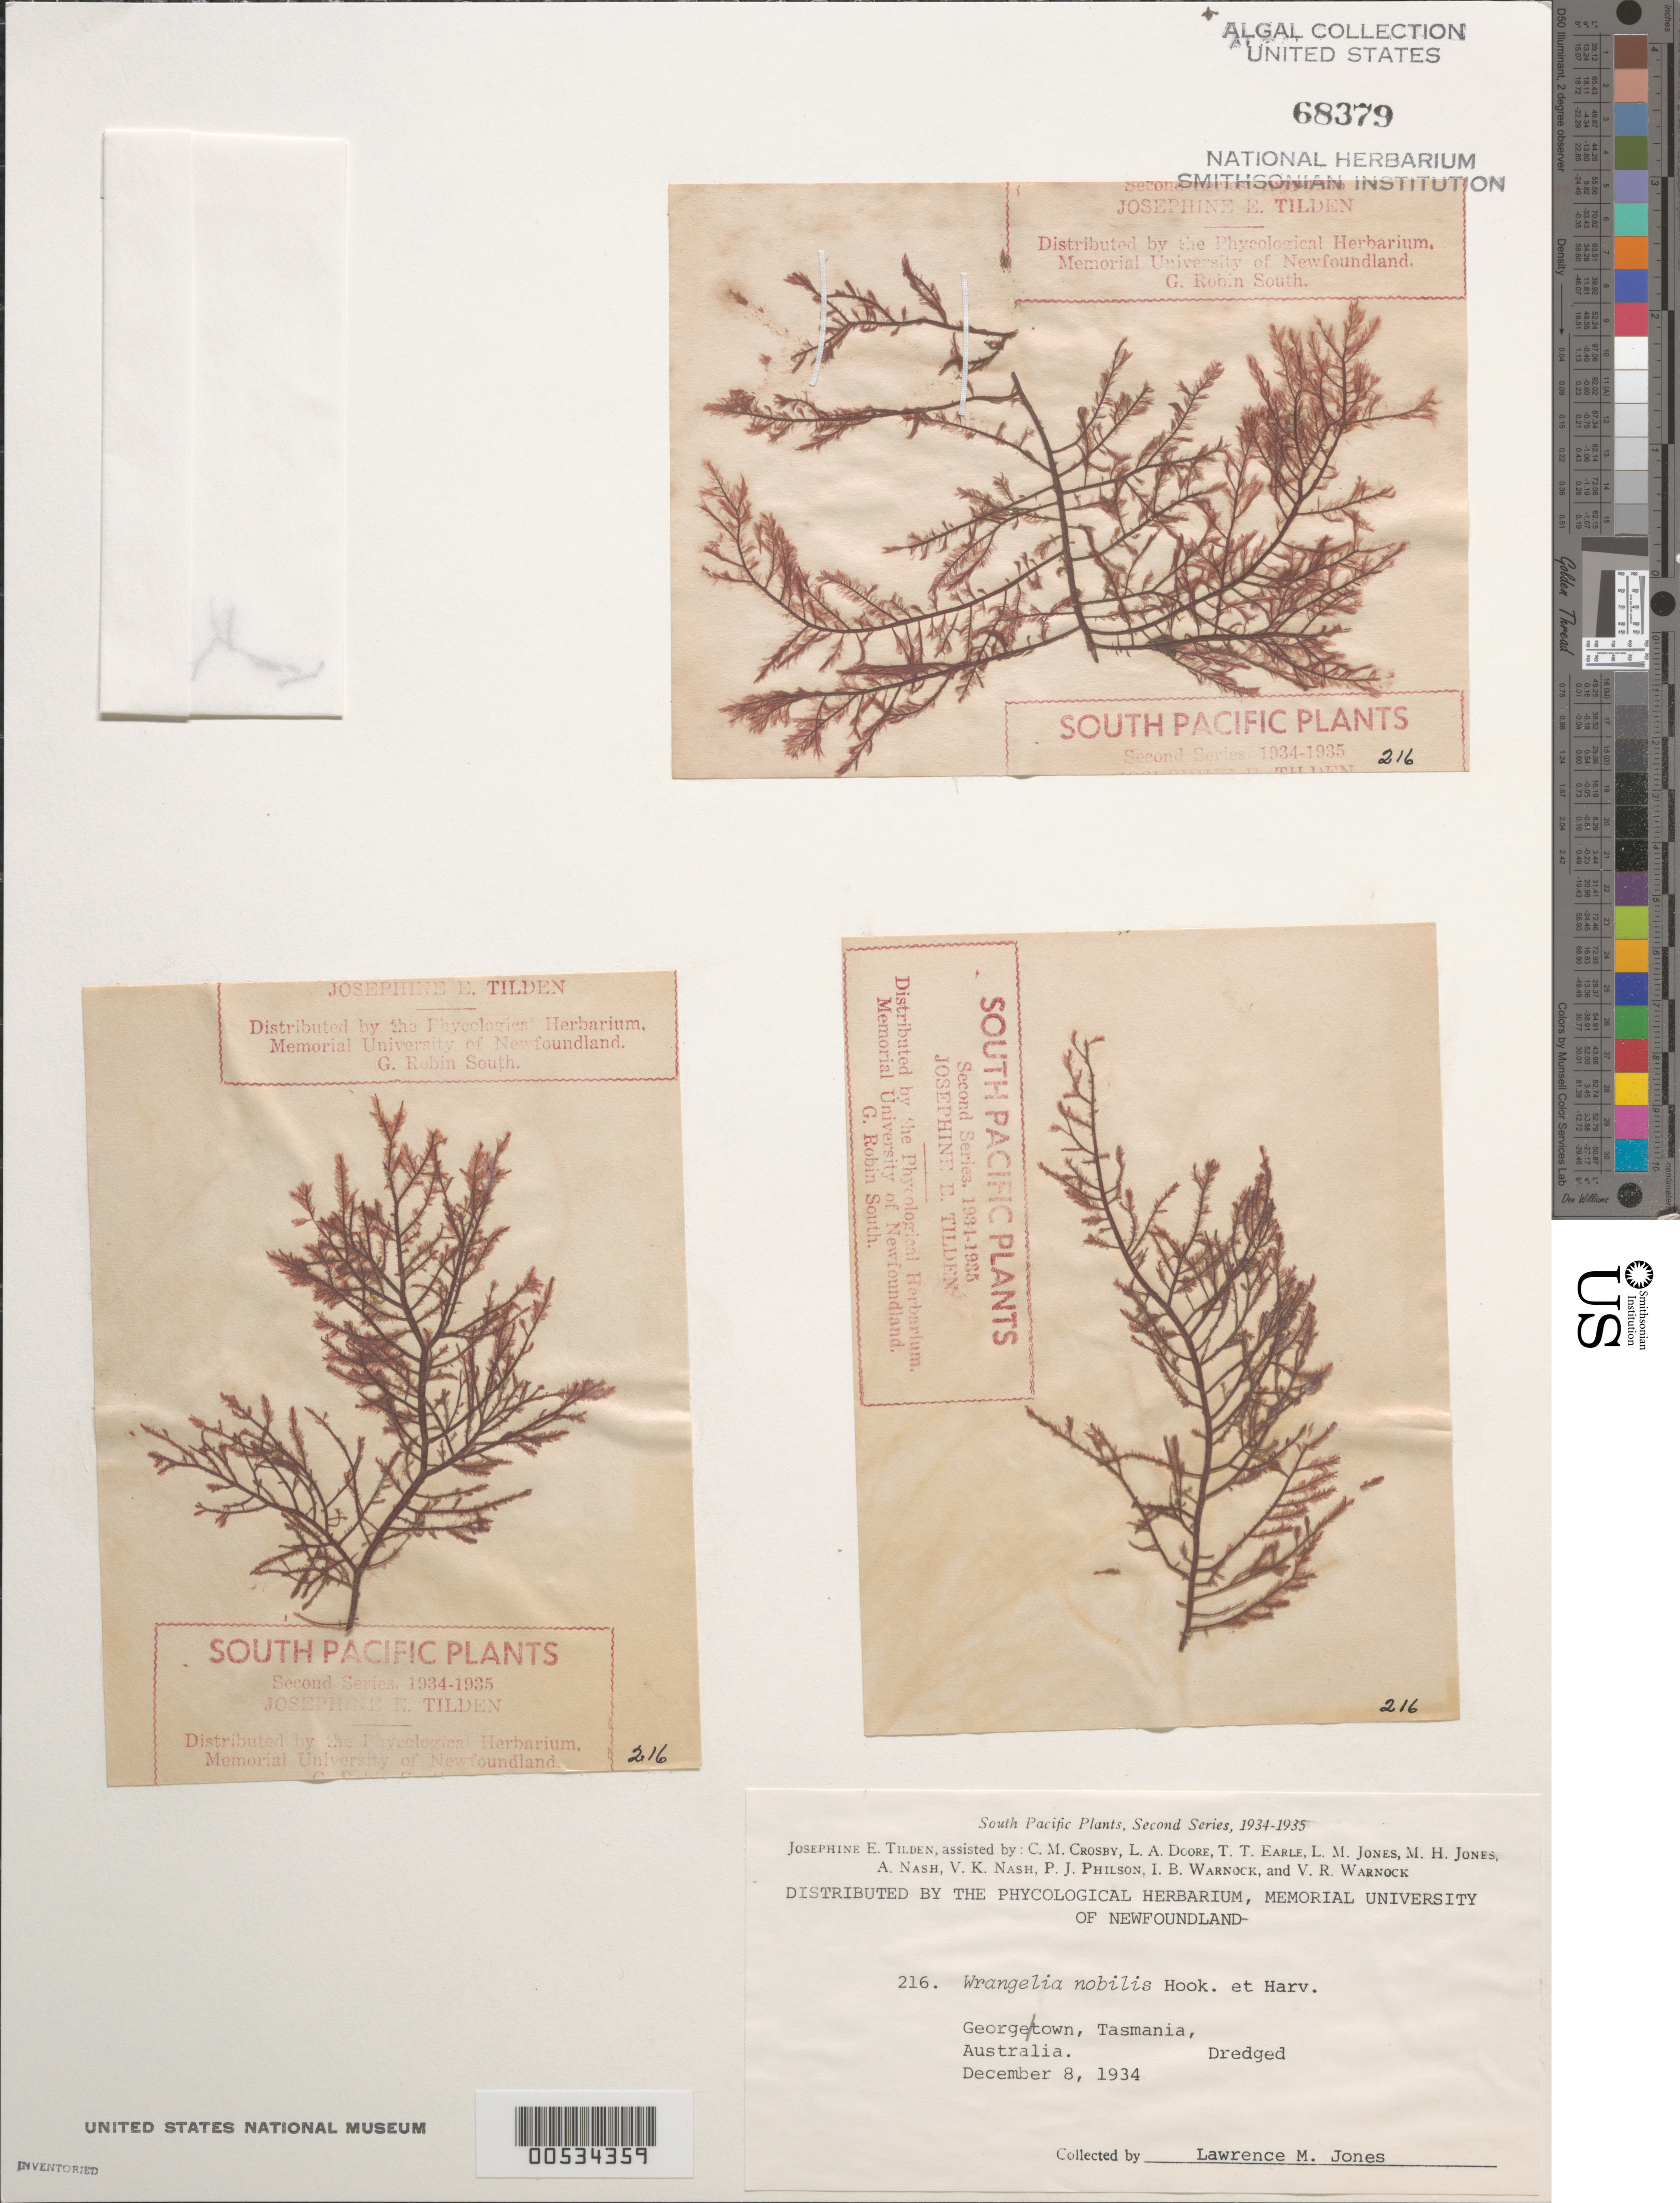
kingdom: Plantae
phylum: Rhodophyta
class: Florideophyceae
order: Ceramiales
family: Wrangeliaceae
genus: Wrangelia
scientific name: Wrangelia nobilis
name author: Hook. f. & Harv.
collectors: L. M. Jones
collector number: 216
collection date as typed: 08 Dec 1934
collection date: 1934-12-08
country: Australia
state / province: Tasmania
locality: George Town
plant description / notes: Tilden, South Pacific Plants, Second Series, 1934-1935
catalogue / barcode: US 68379